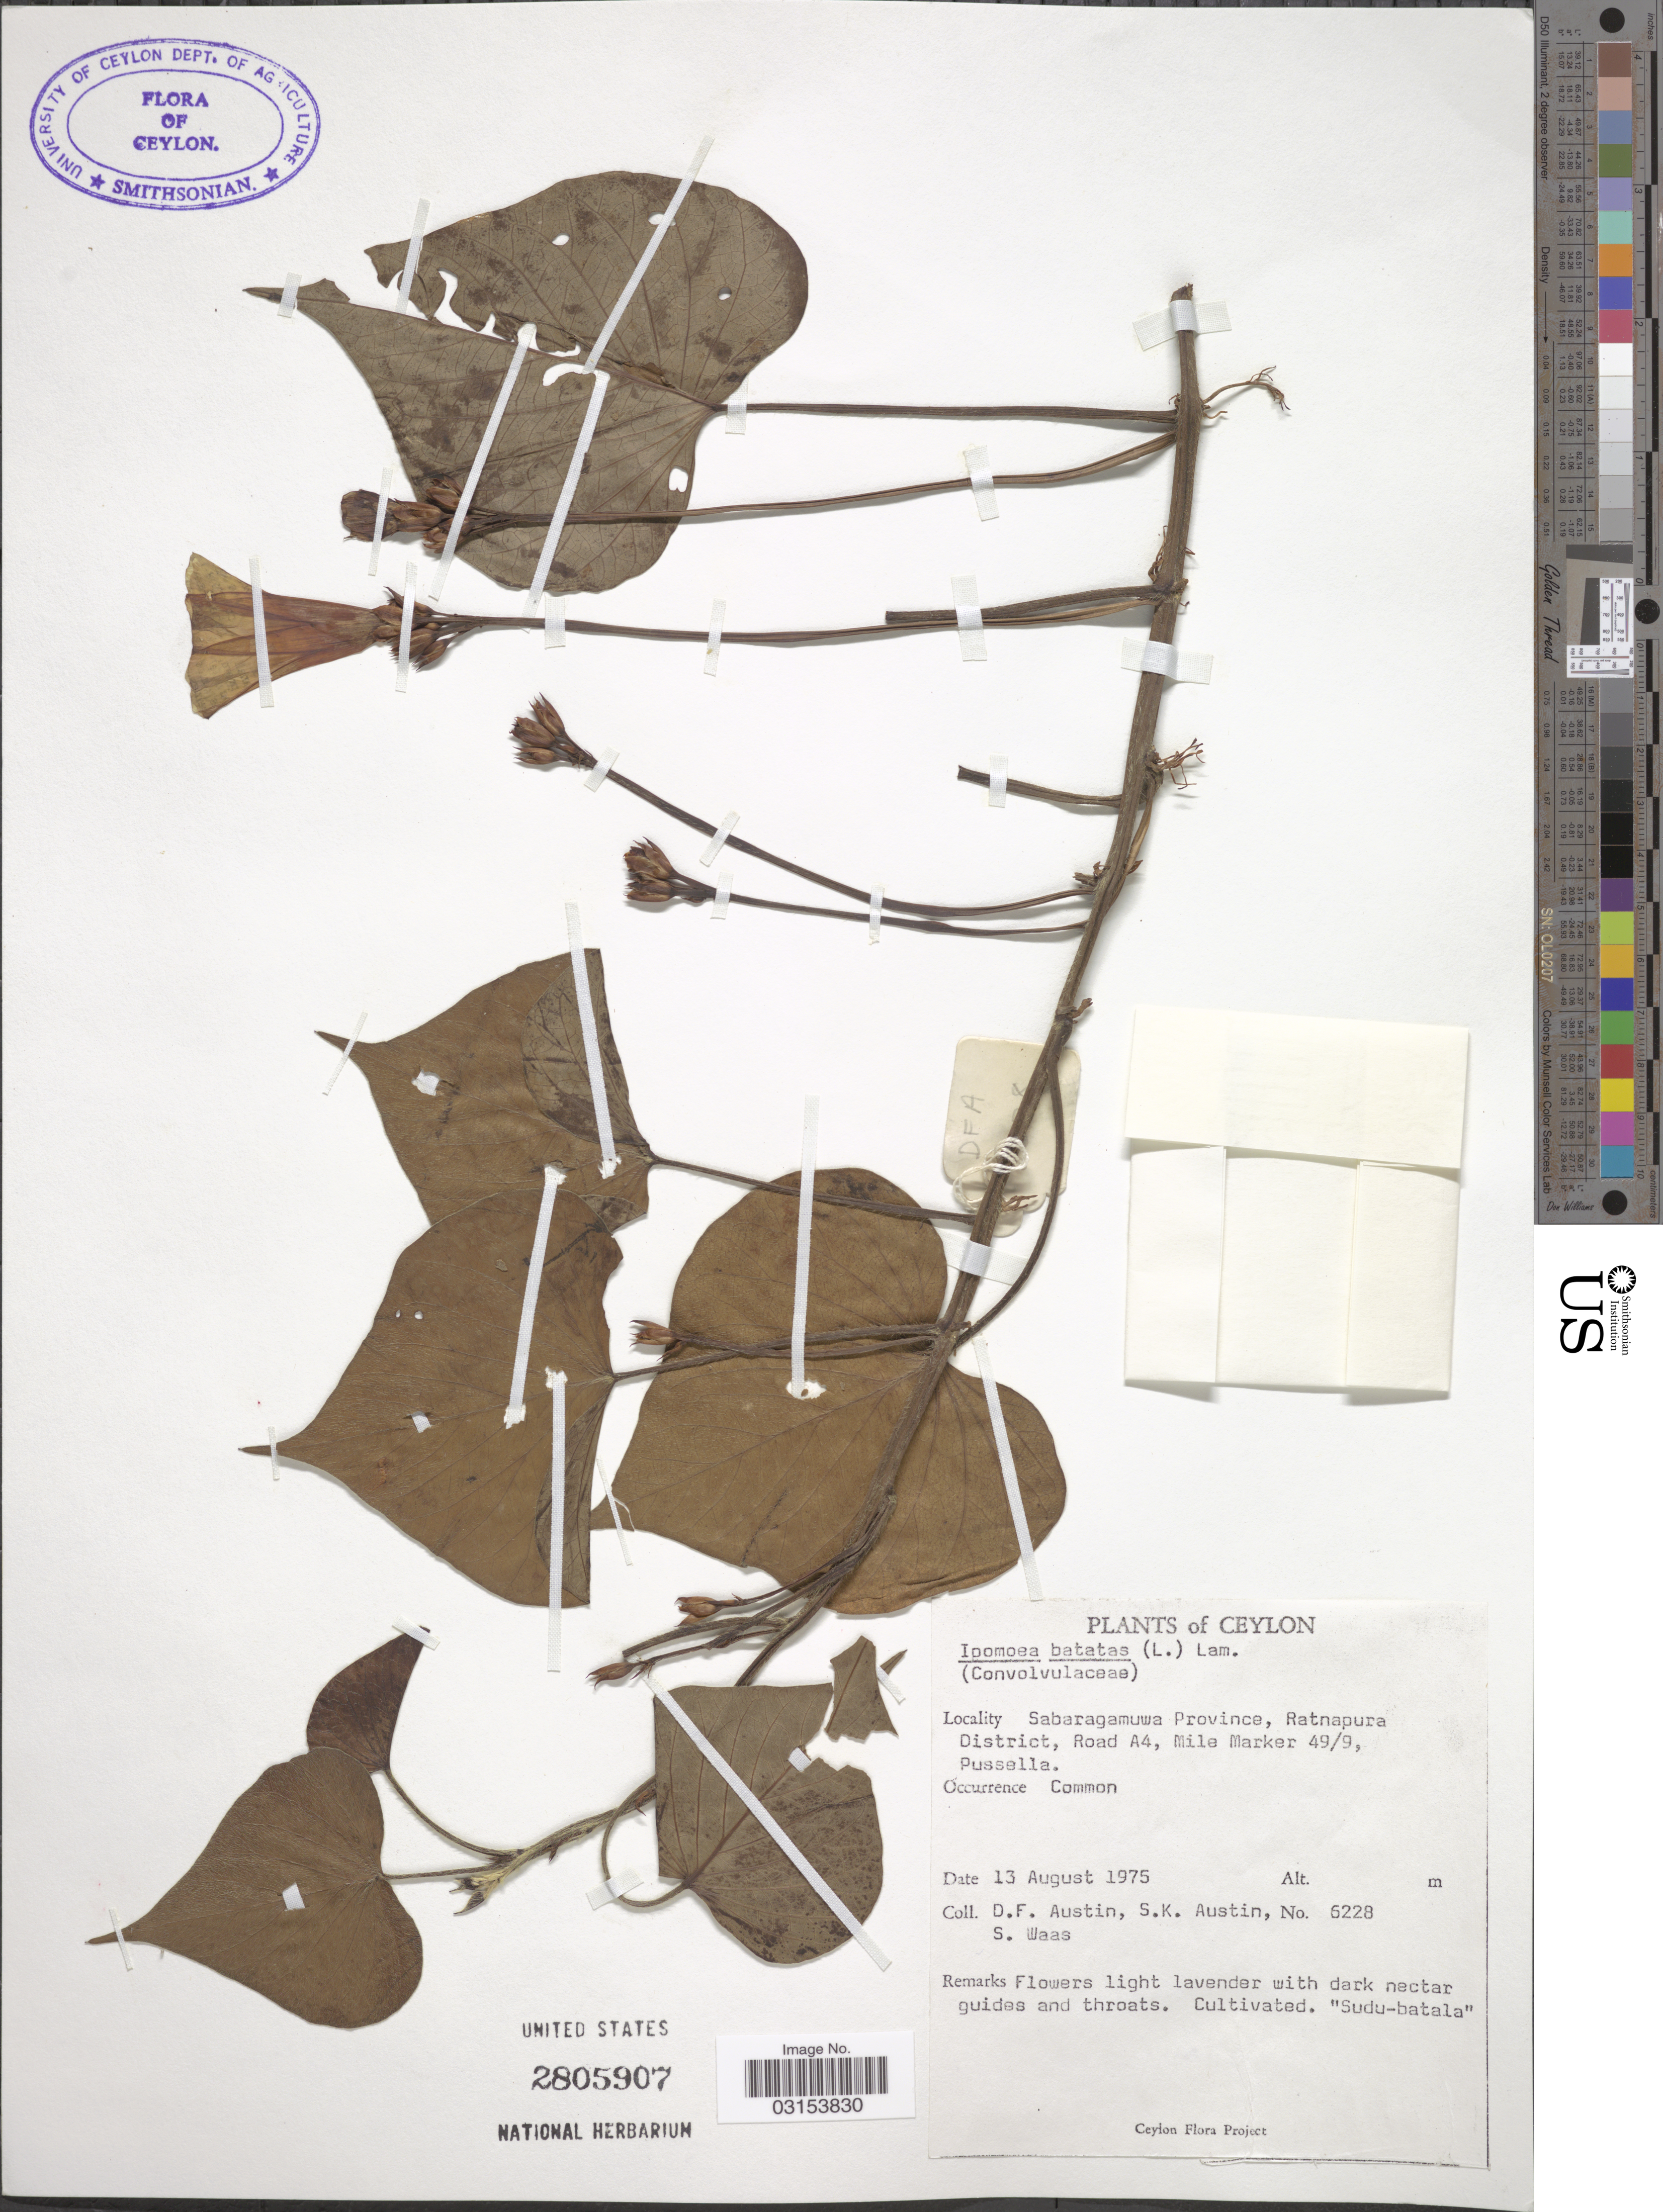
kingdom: Plantae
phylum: Tracheophyta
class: Magnoliopsida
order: Solanales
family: Convolvulaceae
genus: Ipomoea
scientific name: Ipomoea batatas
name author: (L.) Lam.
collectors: D. Austin, S. Austin & S. Waas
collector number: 6228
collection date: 1975-08-13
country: Sri Lanka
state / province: Sabaragamuwa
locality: Ceylon. Ratnapura District, Road A4, Mile Marker 49/9, Pussella.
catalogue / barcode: US 2805907